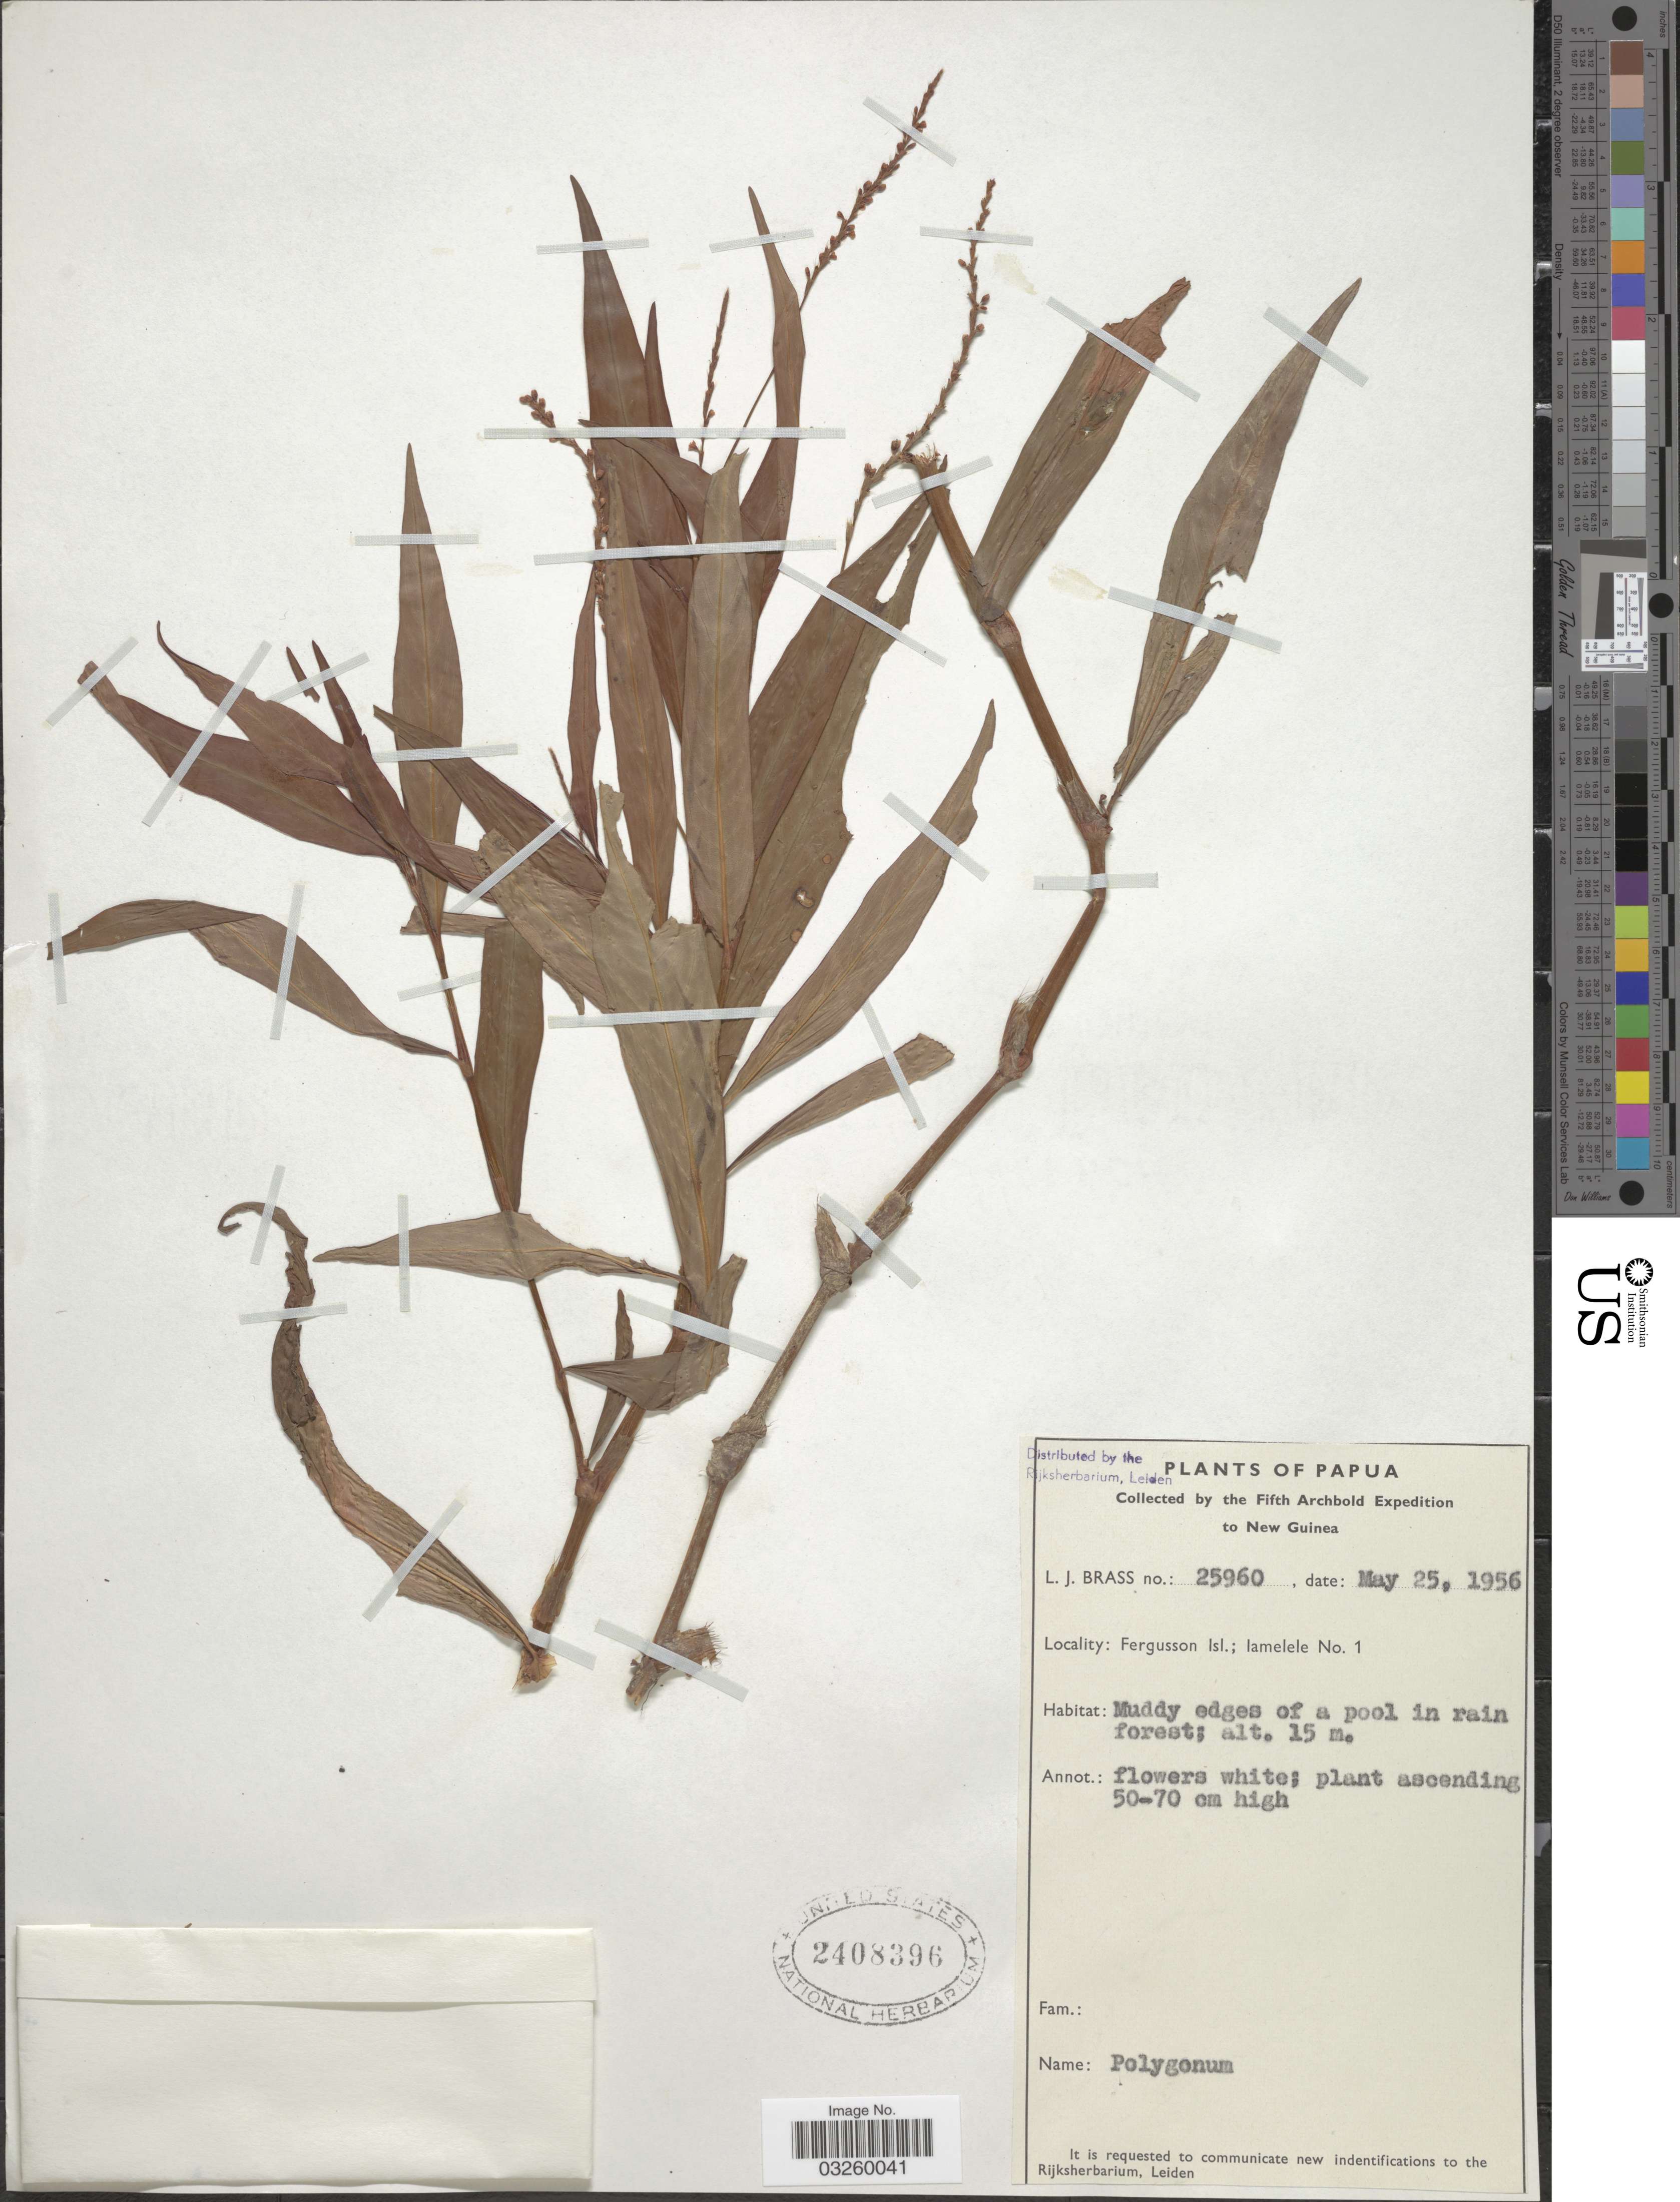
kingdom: Plantae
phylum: Tracheophyta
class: Magnoliopsida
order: Caryophyllales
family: Polygonaceae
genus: Persicaria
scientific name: Persicaria sp.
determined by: Wagner, W. L., (BOT), Smithsonian Institution - National Museum of Natural History (UNITED STATES)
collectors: L. J. Brass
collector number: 25960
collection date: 1956-05-25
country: Papua New Guinea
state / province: Milne Bay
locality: New Guinea. Fergusson Isl.; Iamelele No. 1.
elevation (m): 15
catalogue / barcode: US 2408396